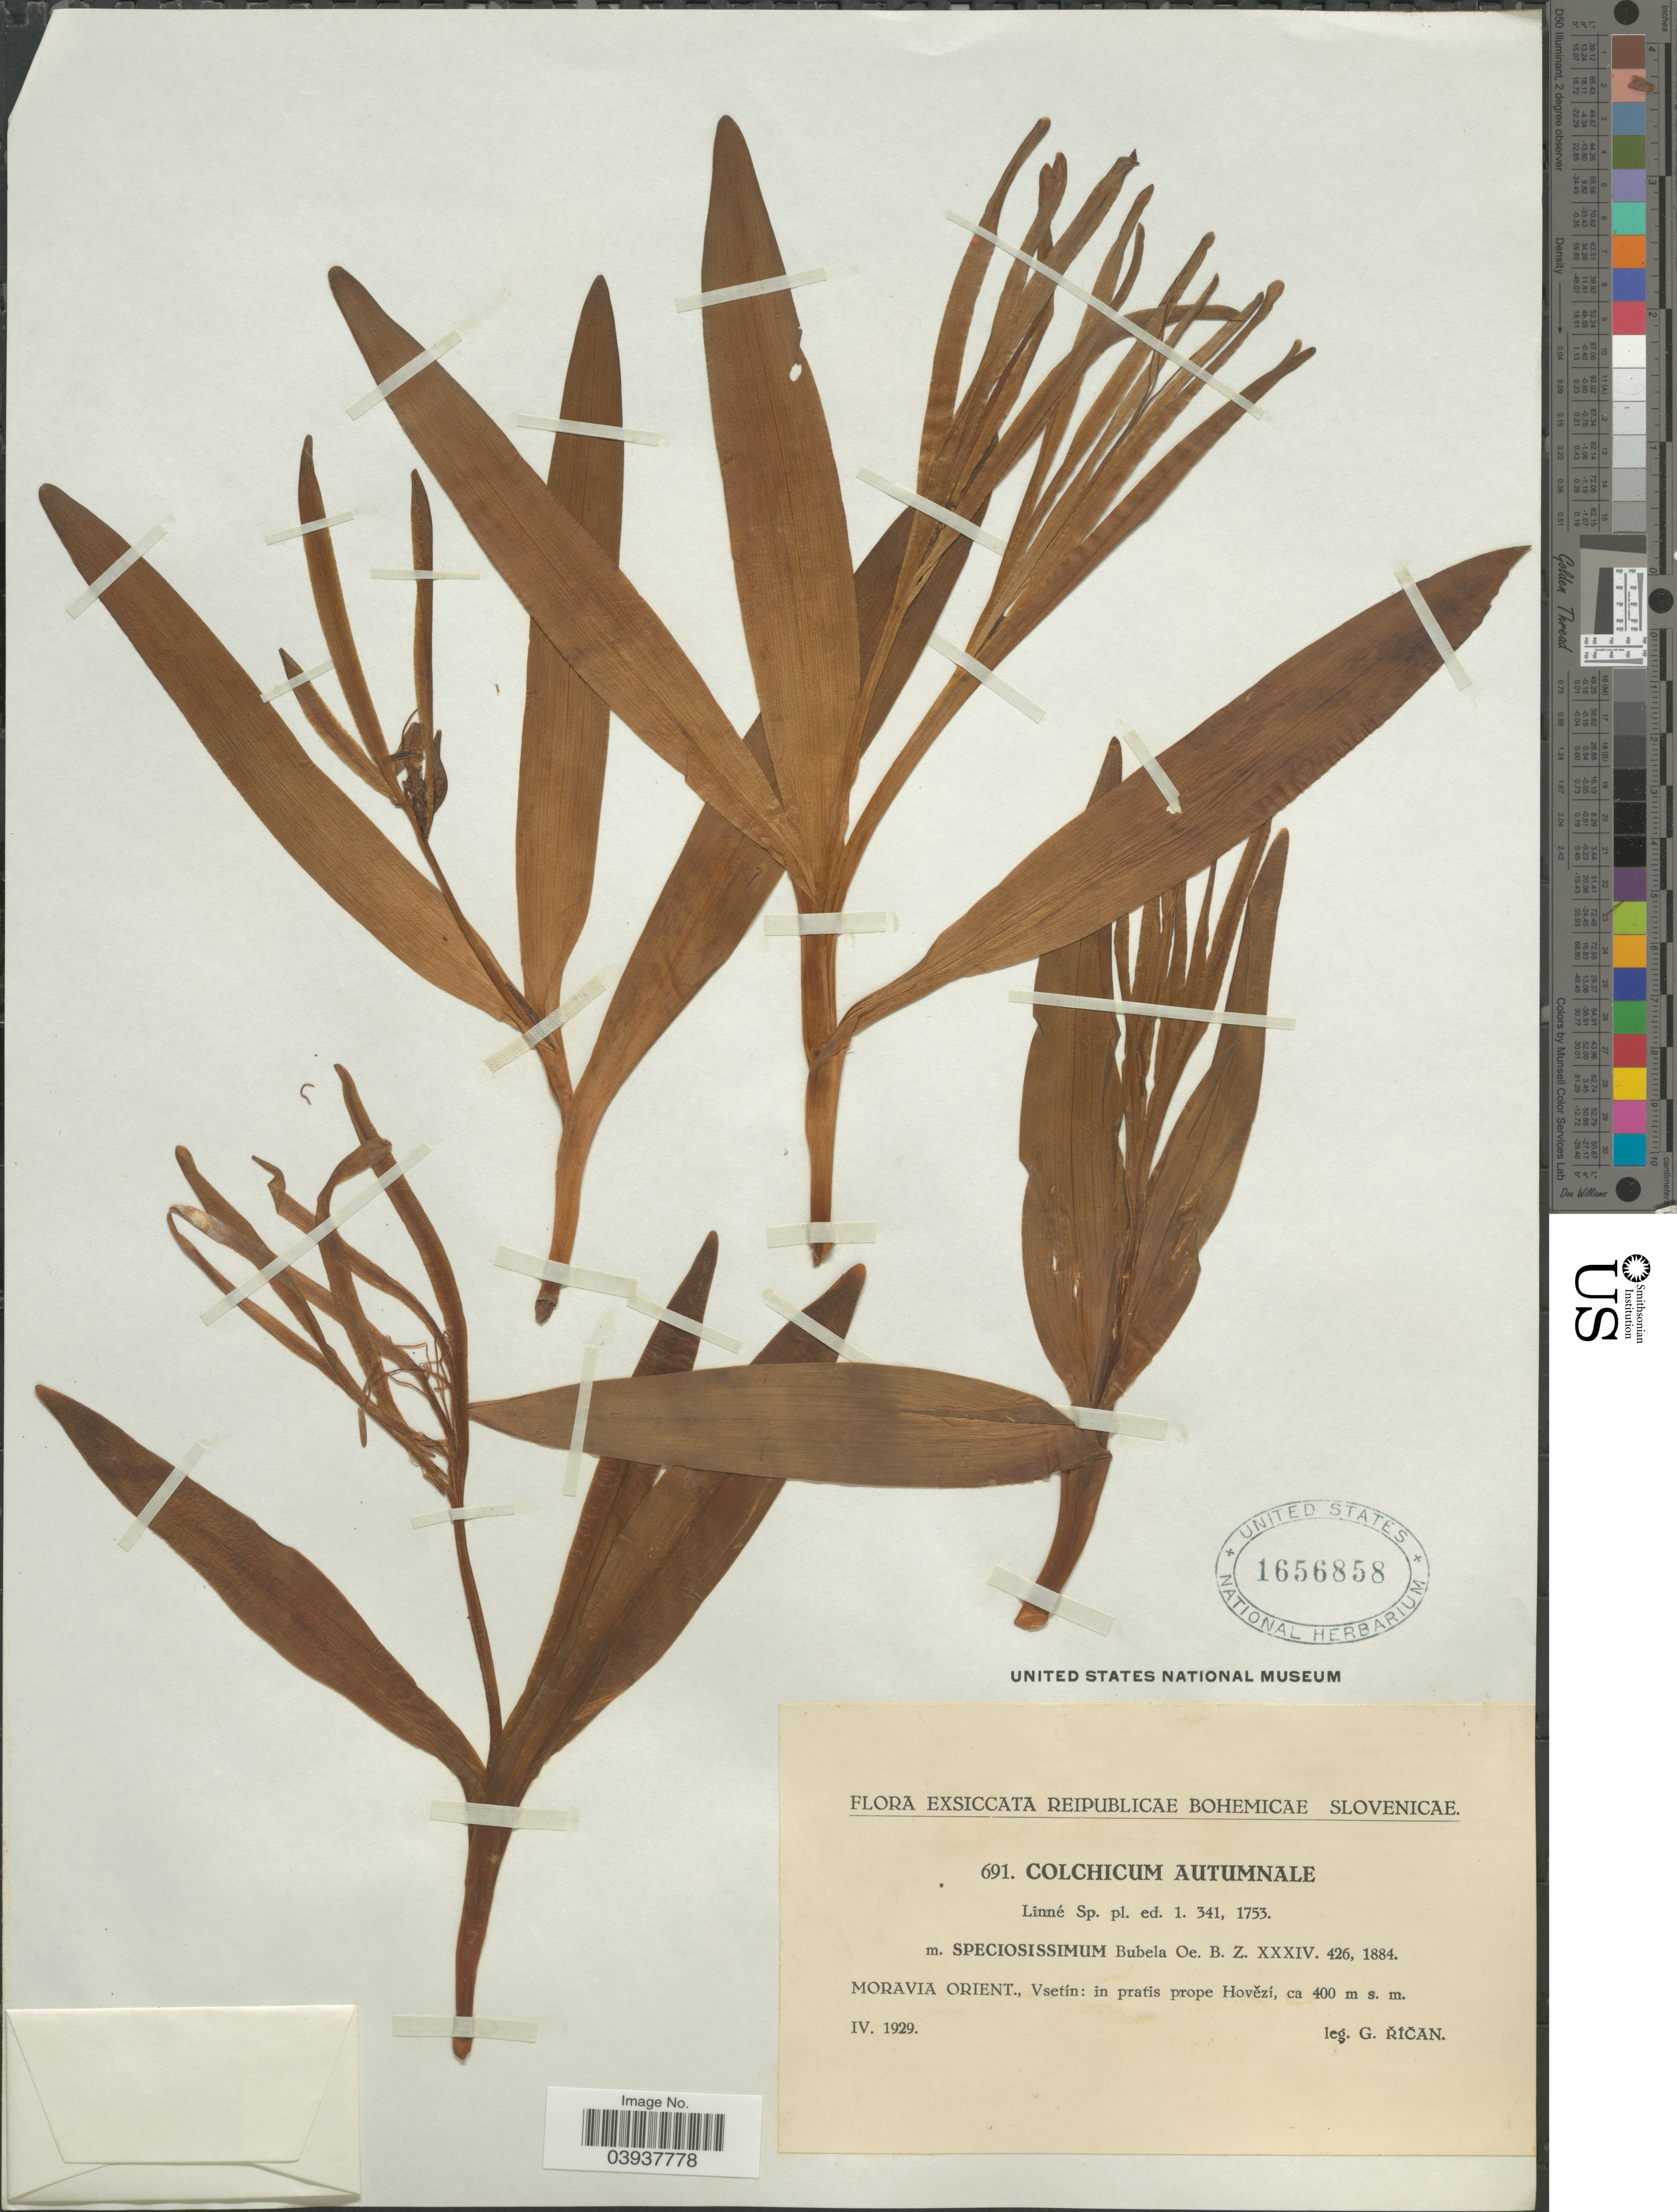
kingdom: Plantae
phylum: Tracheophyta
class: Liliopsida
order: Liliales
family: Colchicaceae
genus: Colchicum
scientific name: Colchicum autumnale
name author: L.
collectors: G. Rican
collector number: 691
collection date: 1929-04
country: Czechia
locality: Reipublicae Bohemicae Slovenicae. Moravia Orient., Vsetín: in pratis prope Hovêzi.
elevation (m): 400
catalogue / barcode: US 1656858